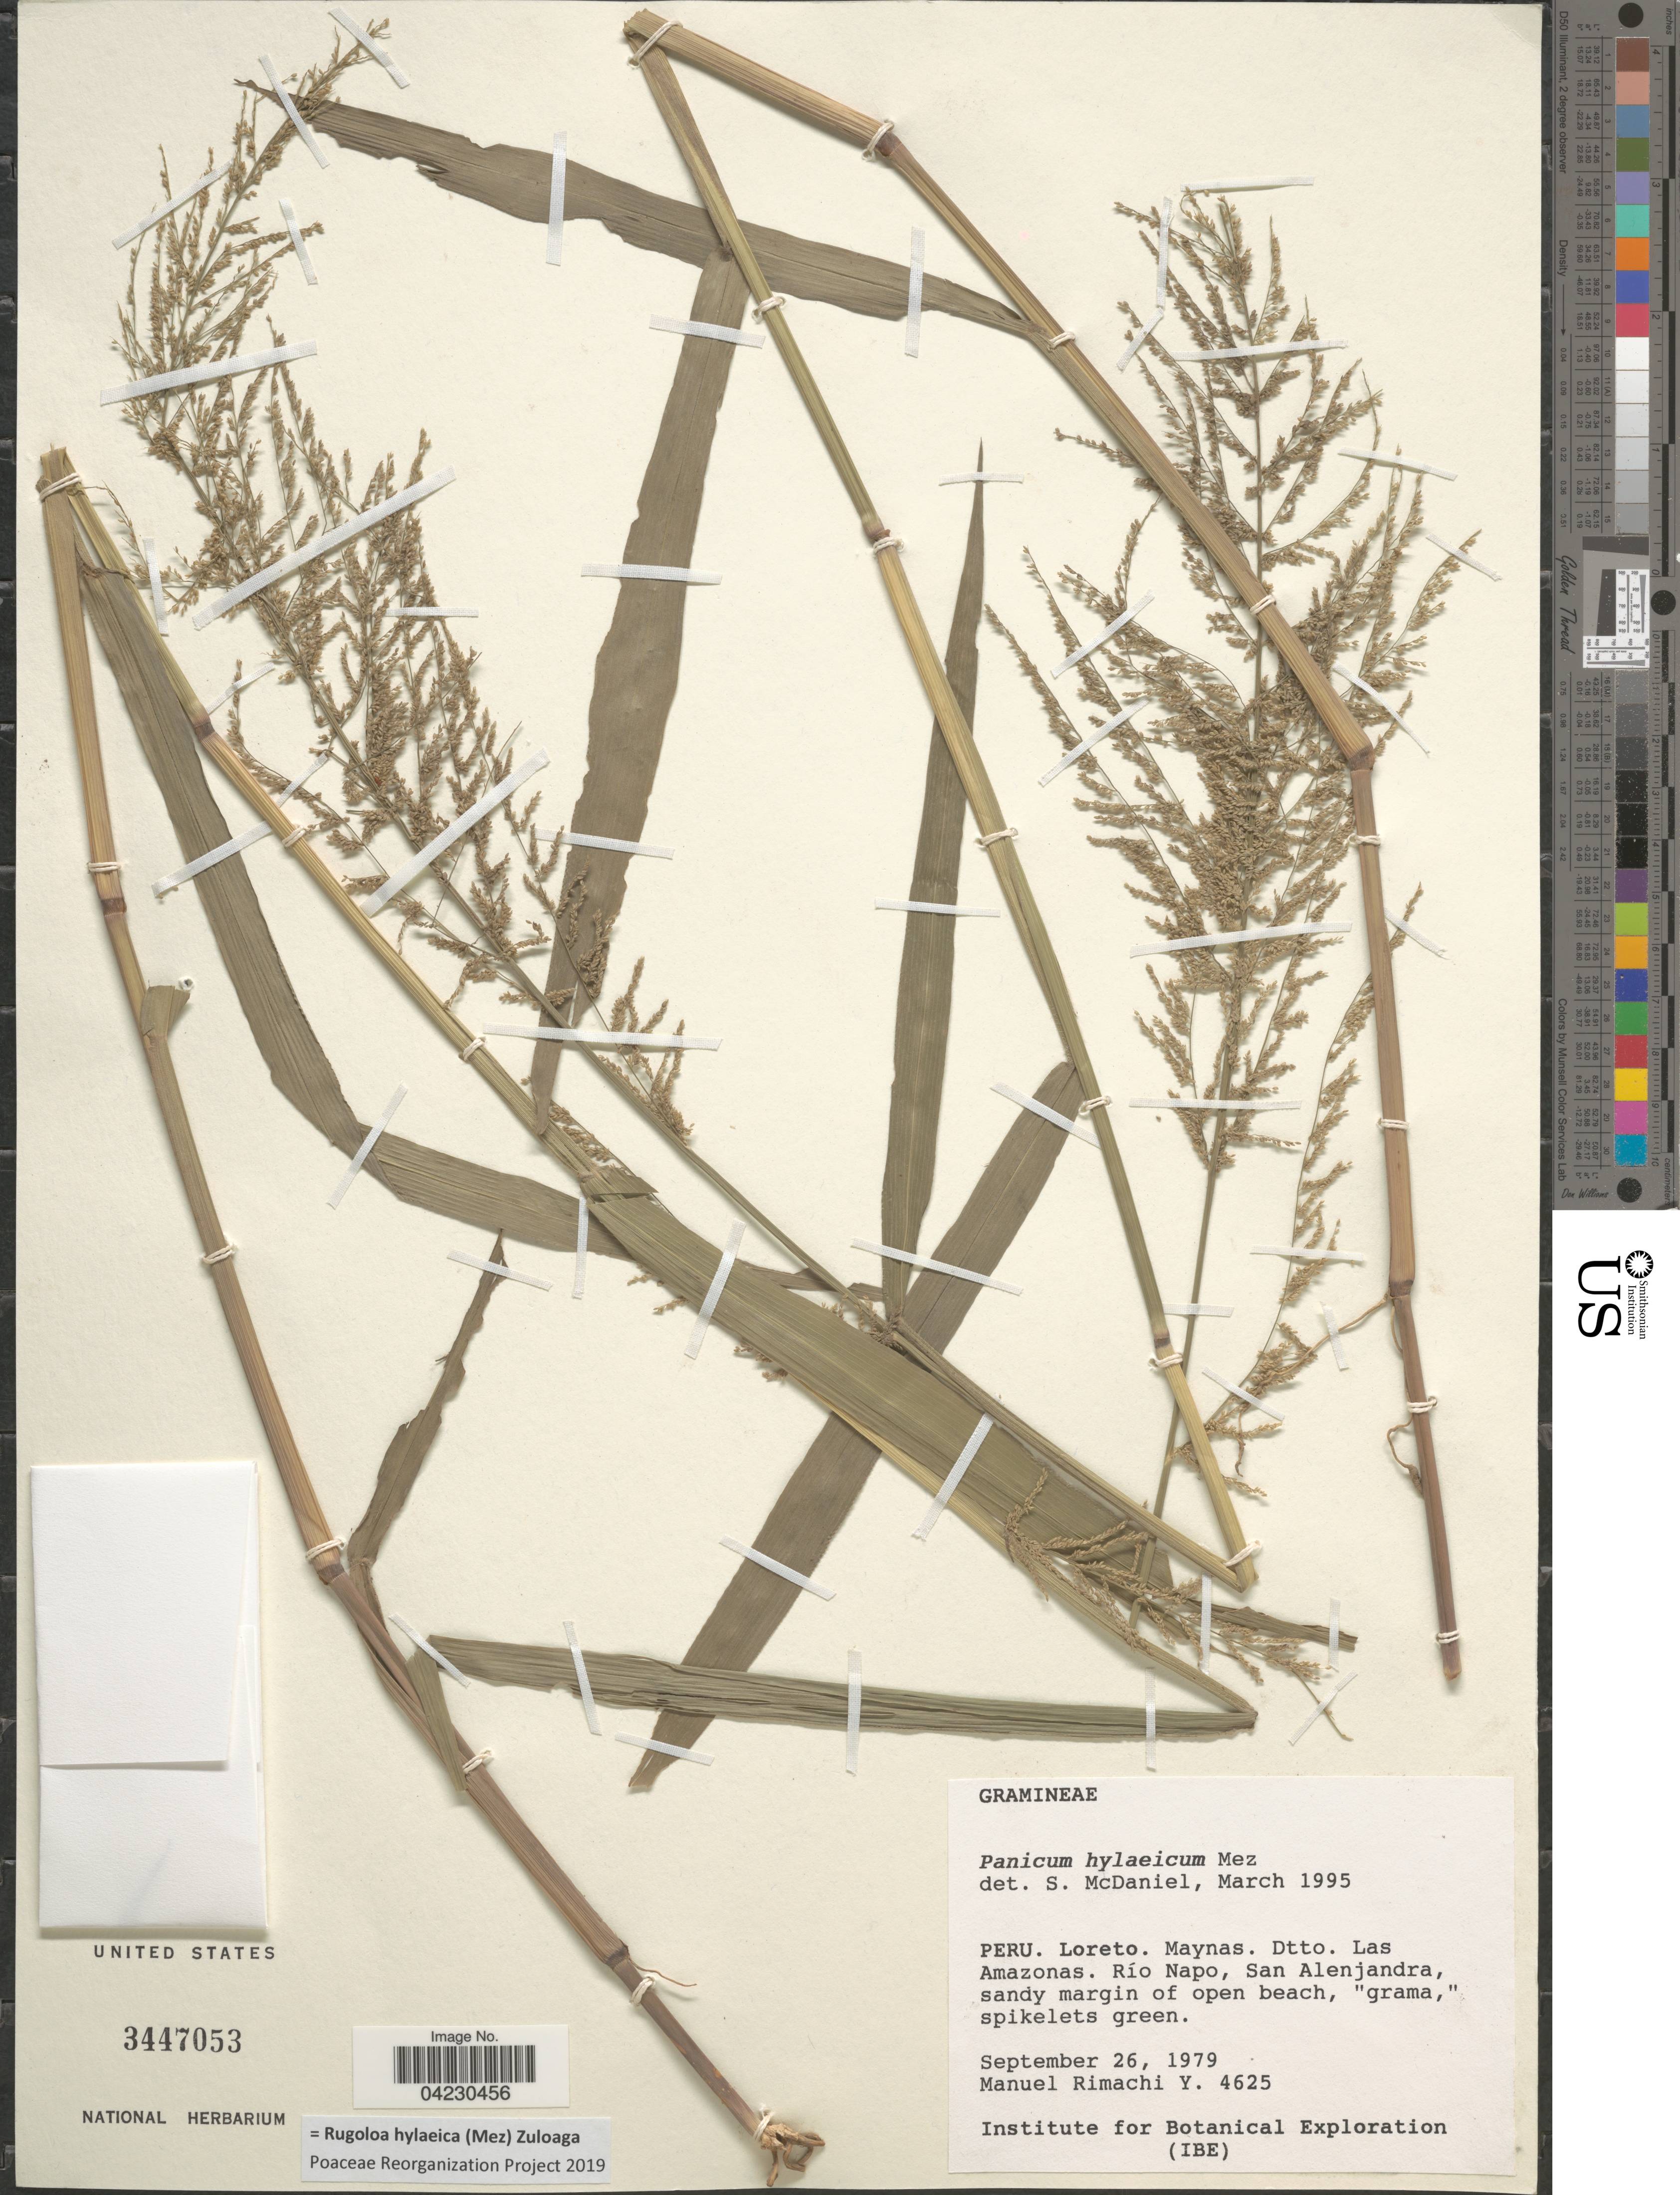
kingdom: Plantae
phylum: Tracheophyta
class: Liliopsida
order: Poales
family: Poaceae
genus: Rugoloa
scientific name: Rugoloa hylaeica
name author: (Mez) Zuloaga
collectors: M. Rimachi Y.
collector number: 4625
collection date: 1979-09-26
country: Peru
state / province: Loreto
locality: Maynas. Dtto. Las Amazonas. Río Napo, San Alenjandra. Institute for Botanical Exploration (IBE).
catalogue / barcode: US 3447053